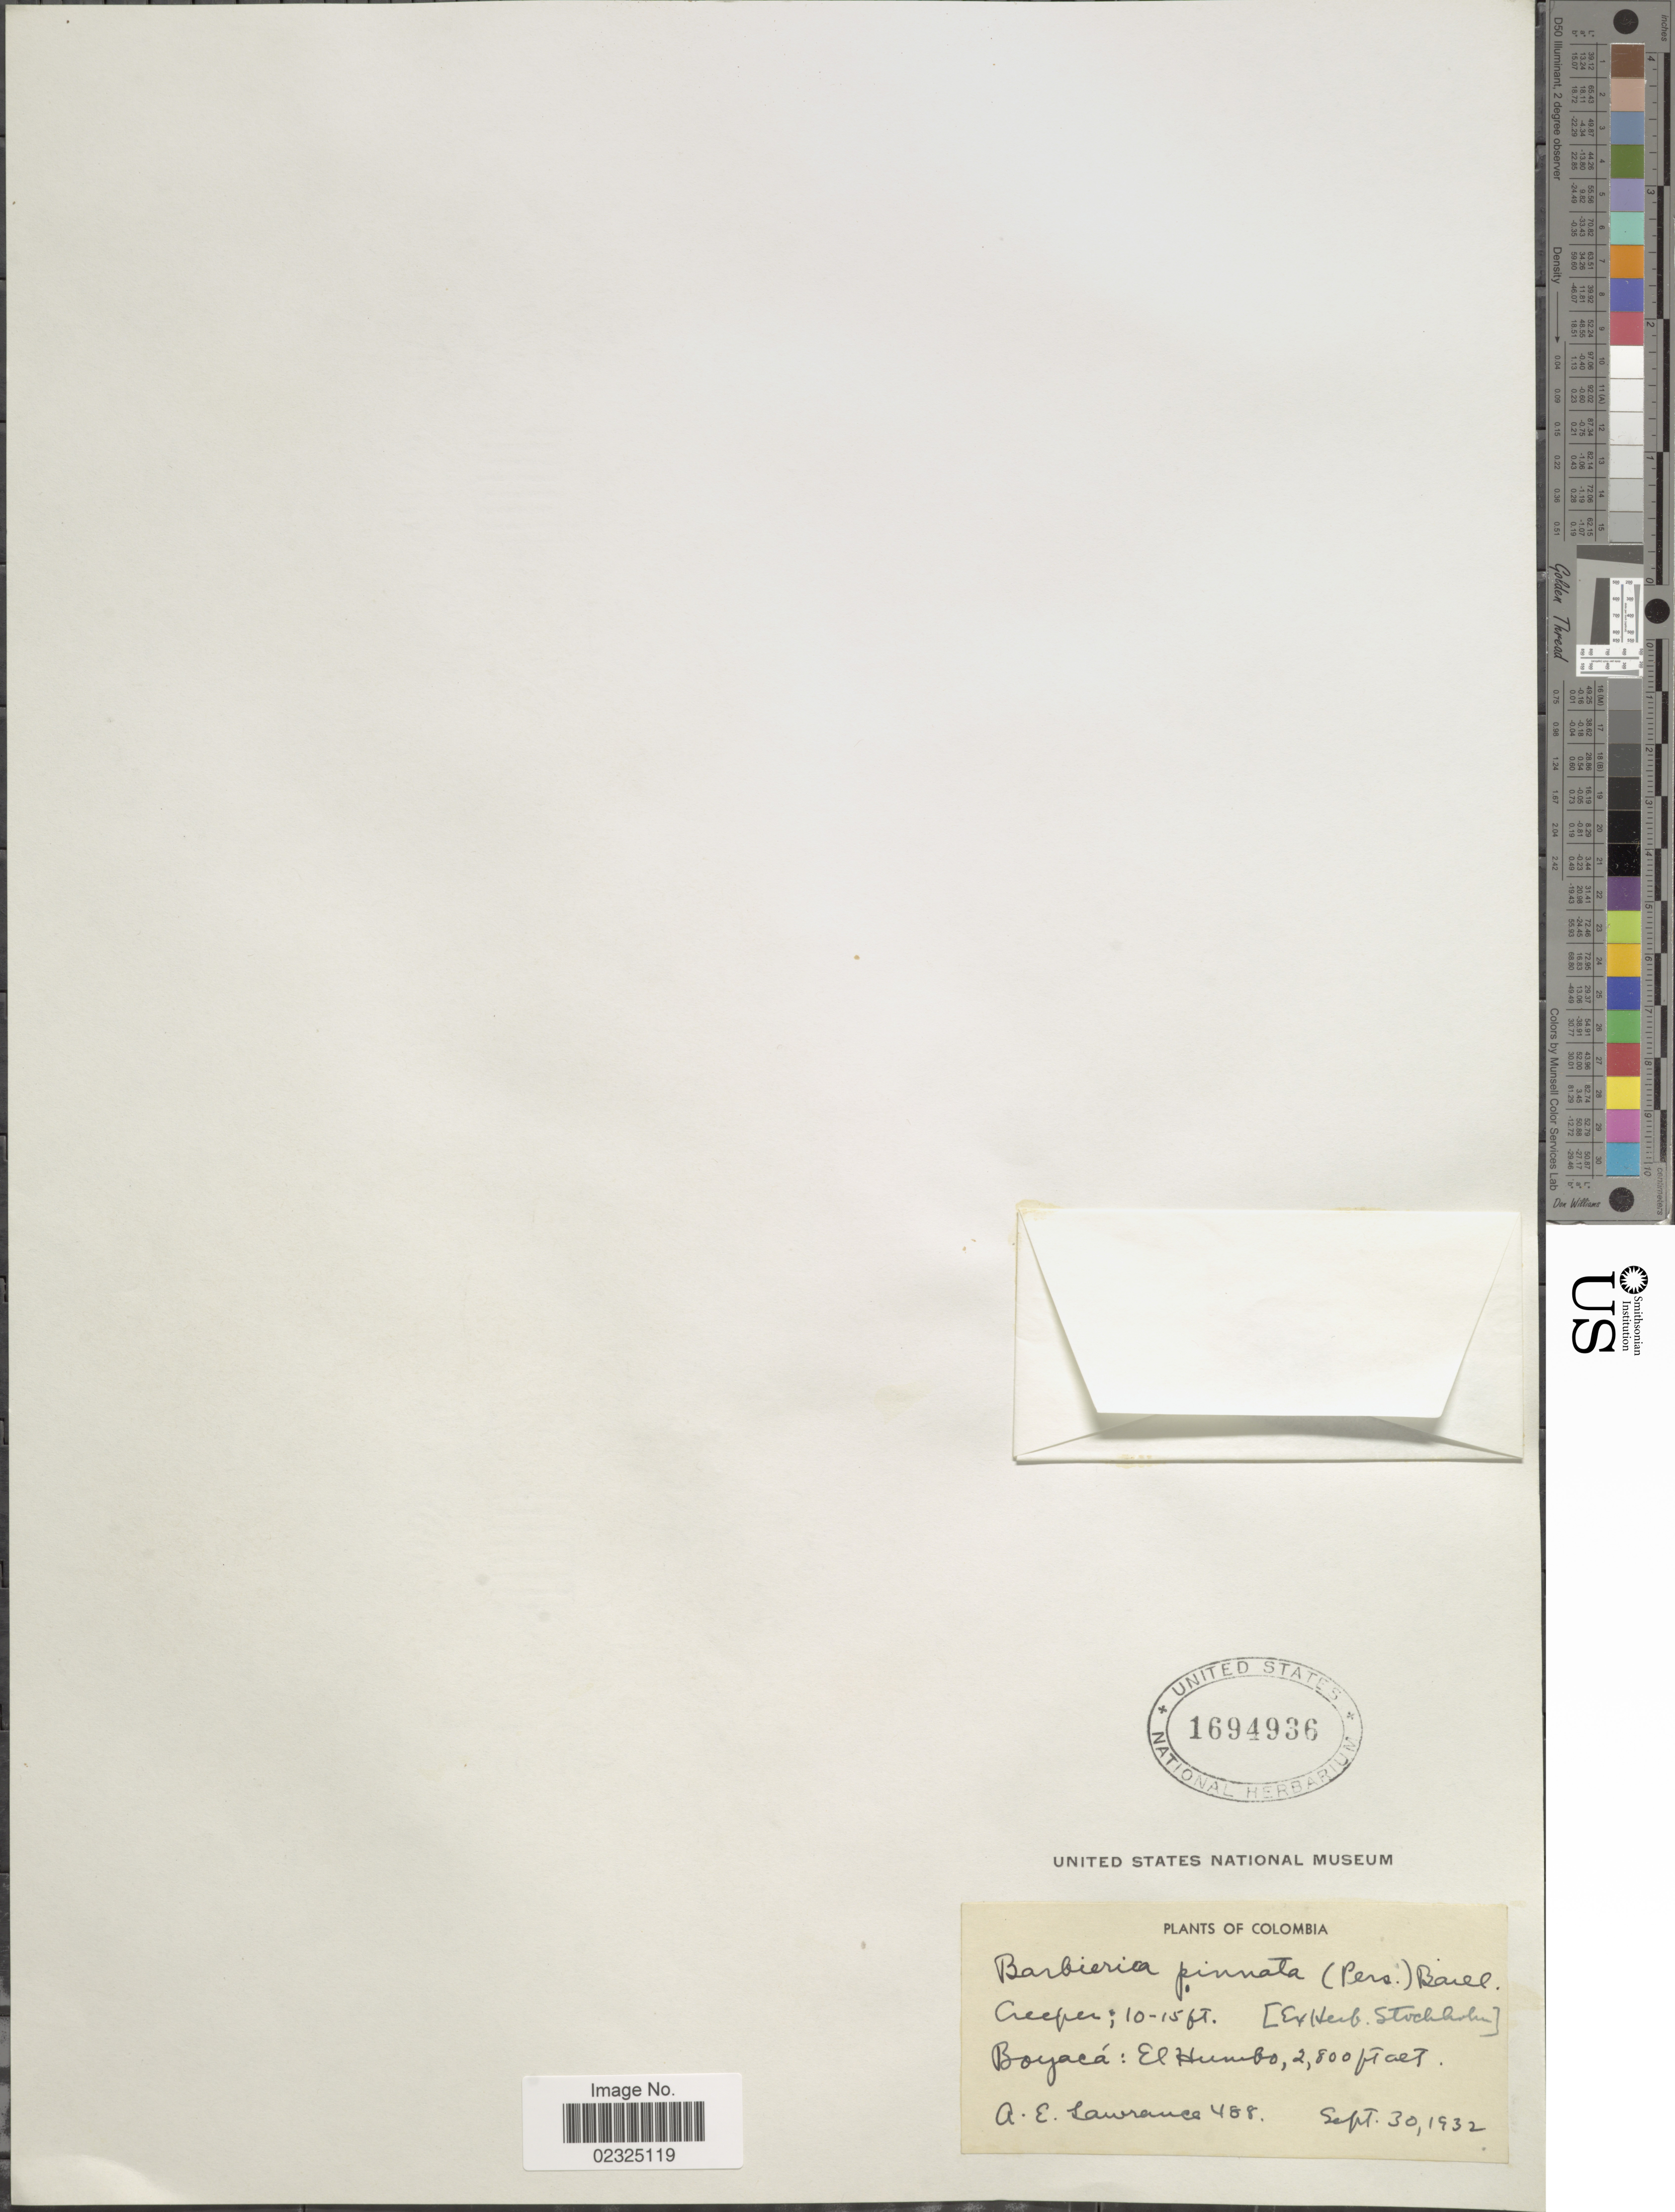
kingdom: Plantae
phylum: Tracheophyta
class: Magnoliopsida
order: Fabales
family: Fabaceae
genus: Barbieria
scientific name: Barbieria sp.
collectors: A. Lawrance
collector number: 488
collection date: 1932-09-30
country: Colombia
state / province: Boyacá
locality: El Humbo.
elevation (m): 853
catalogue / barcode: US 1694936